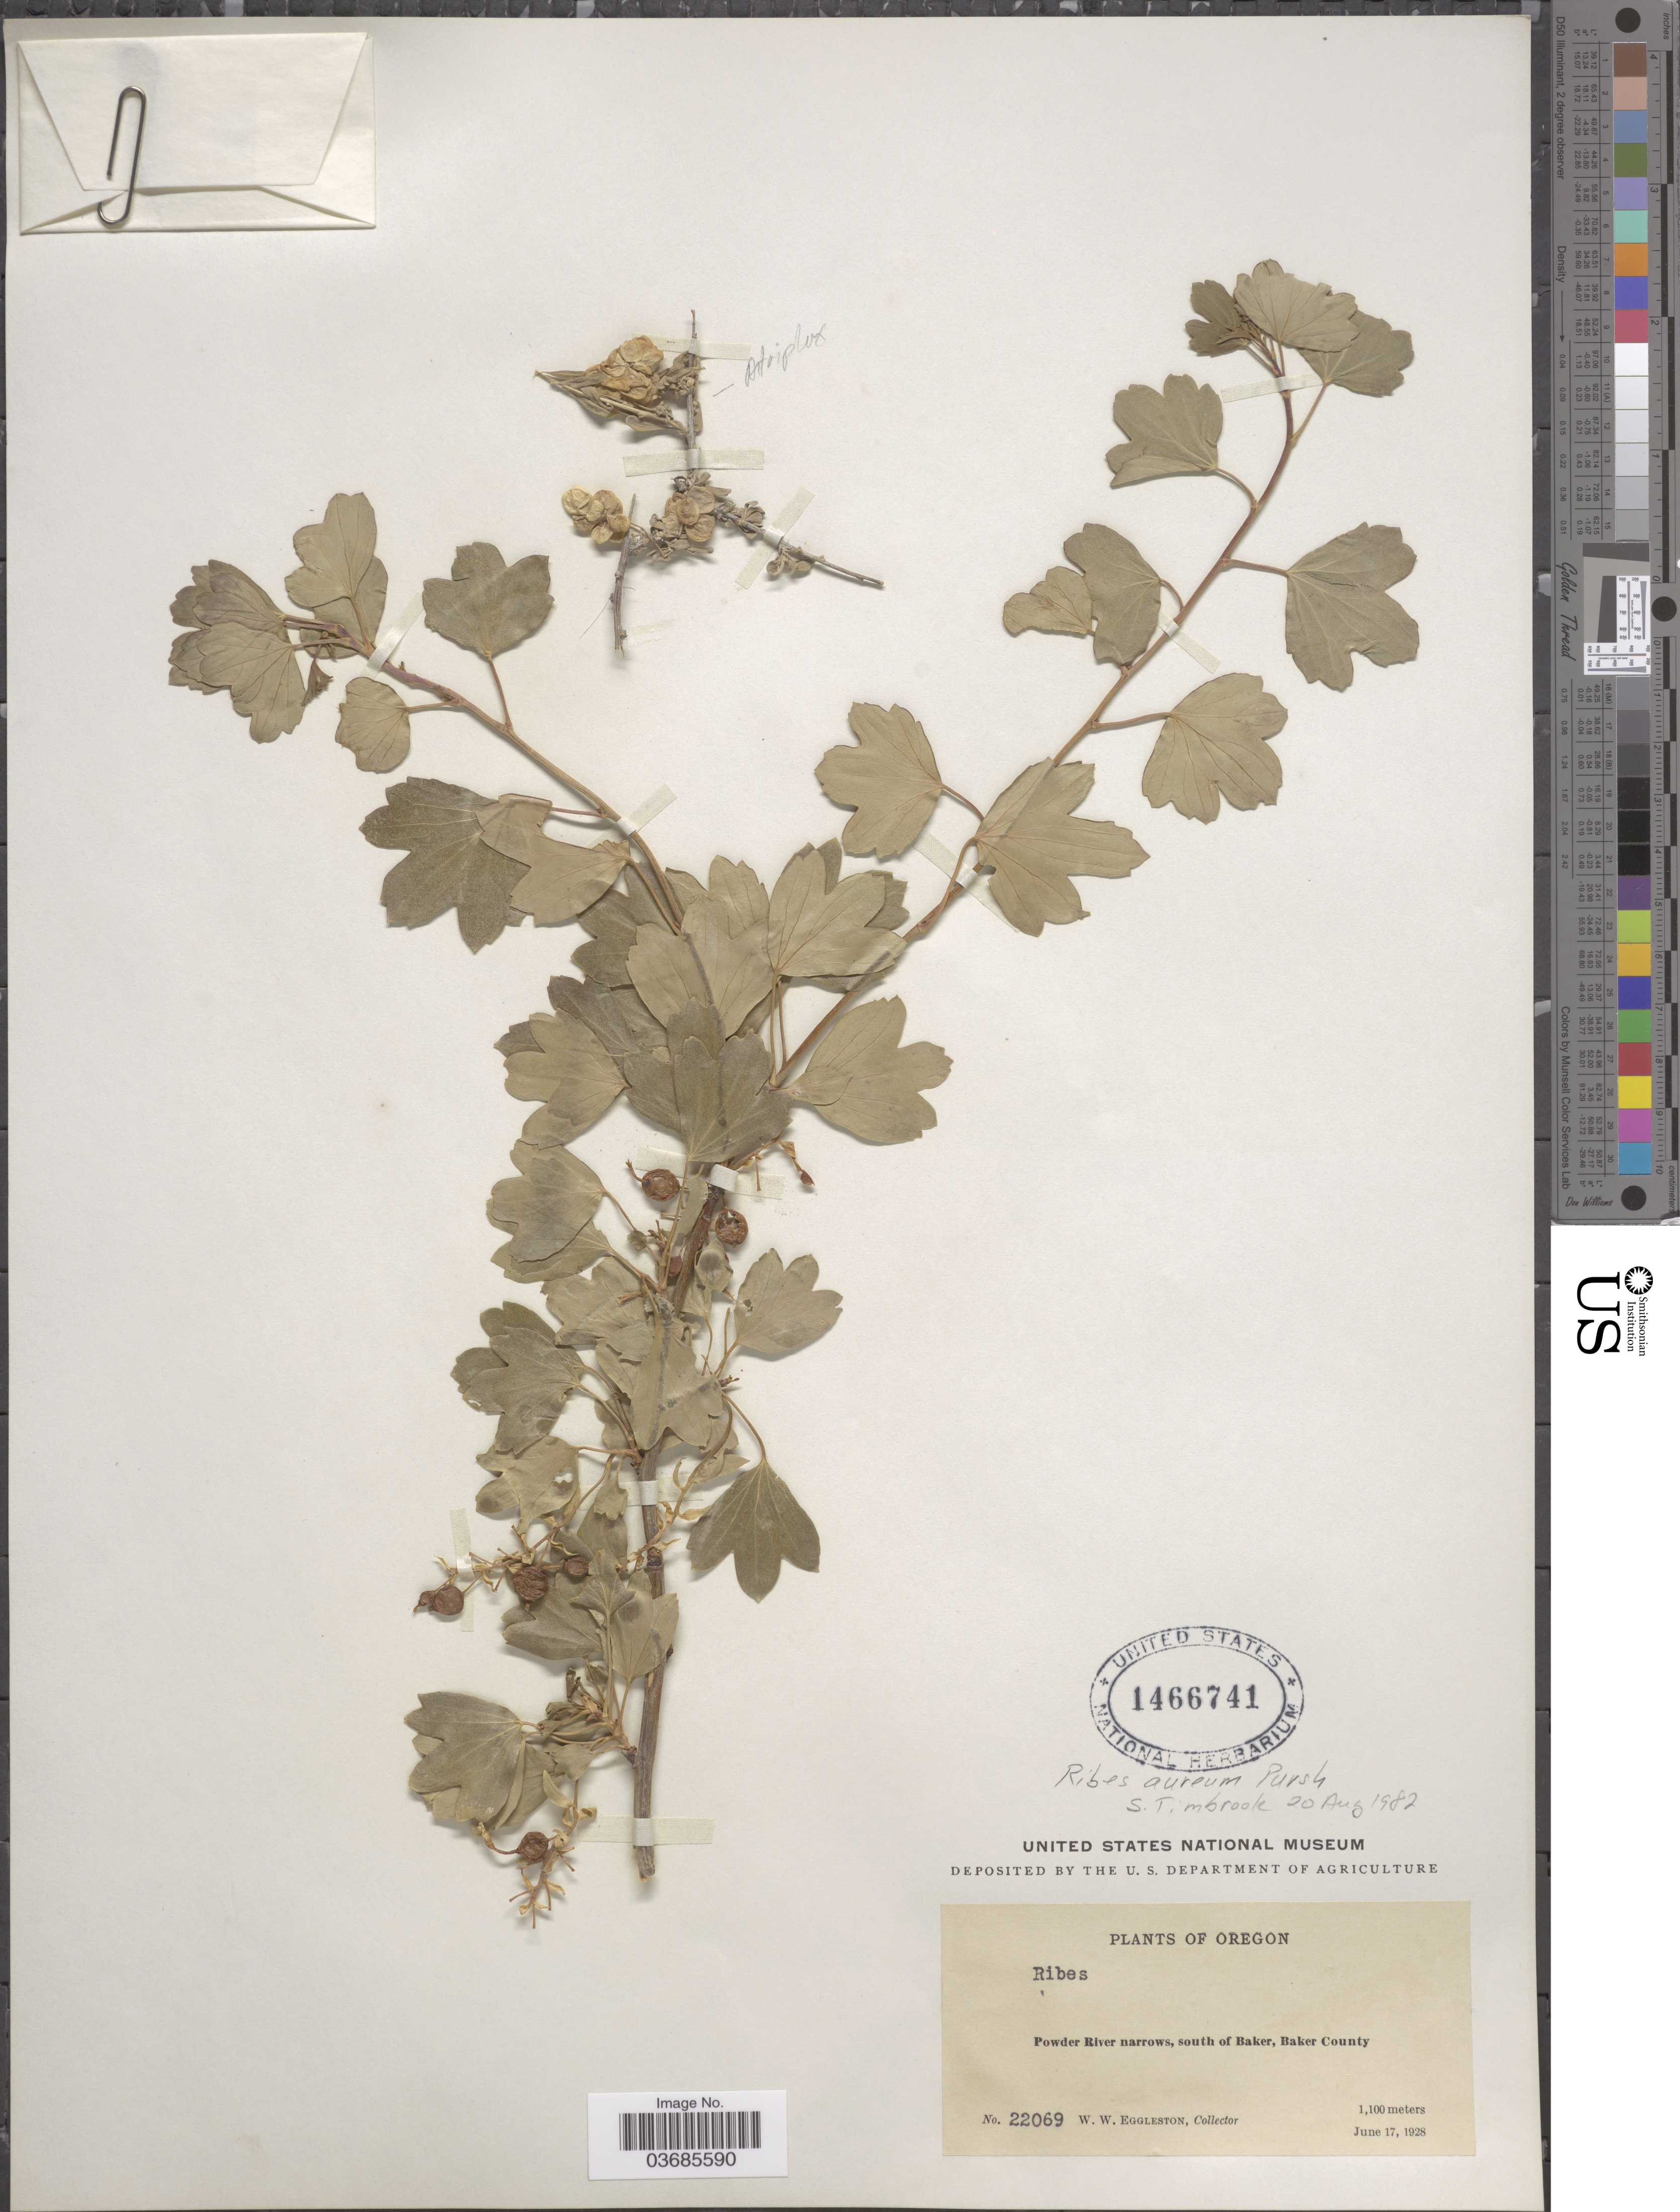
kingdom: Plantae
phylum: Tracheophyta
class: Magnoliopsida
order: Saxifragales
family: Grossulariaceae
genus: Ribes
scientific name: Ribes aureum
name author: Pursh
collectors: W. W. Eggleston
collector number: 22069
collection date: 1928-06-17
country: United States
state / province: Oregon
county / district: Baker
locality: Powder River narrows, south of Baker, Baker County.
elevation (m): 1100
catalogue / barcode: US 1466741